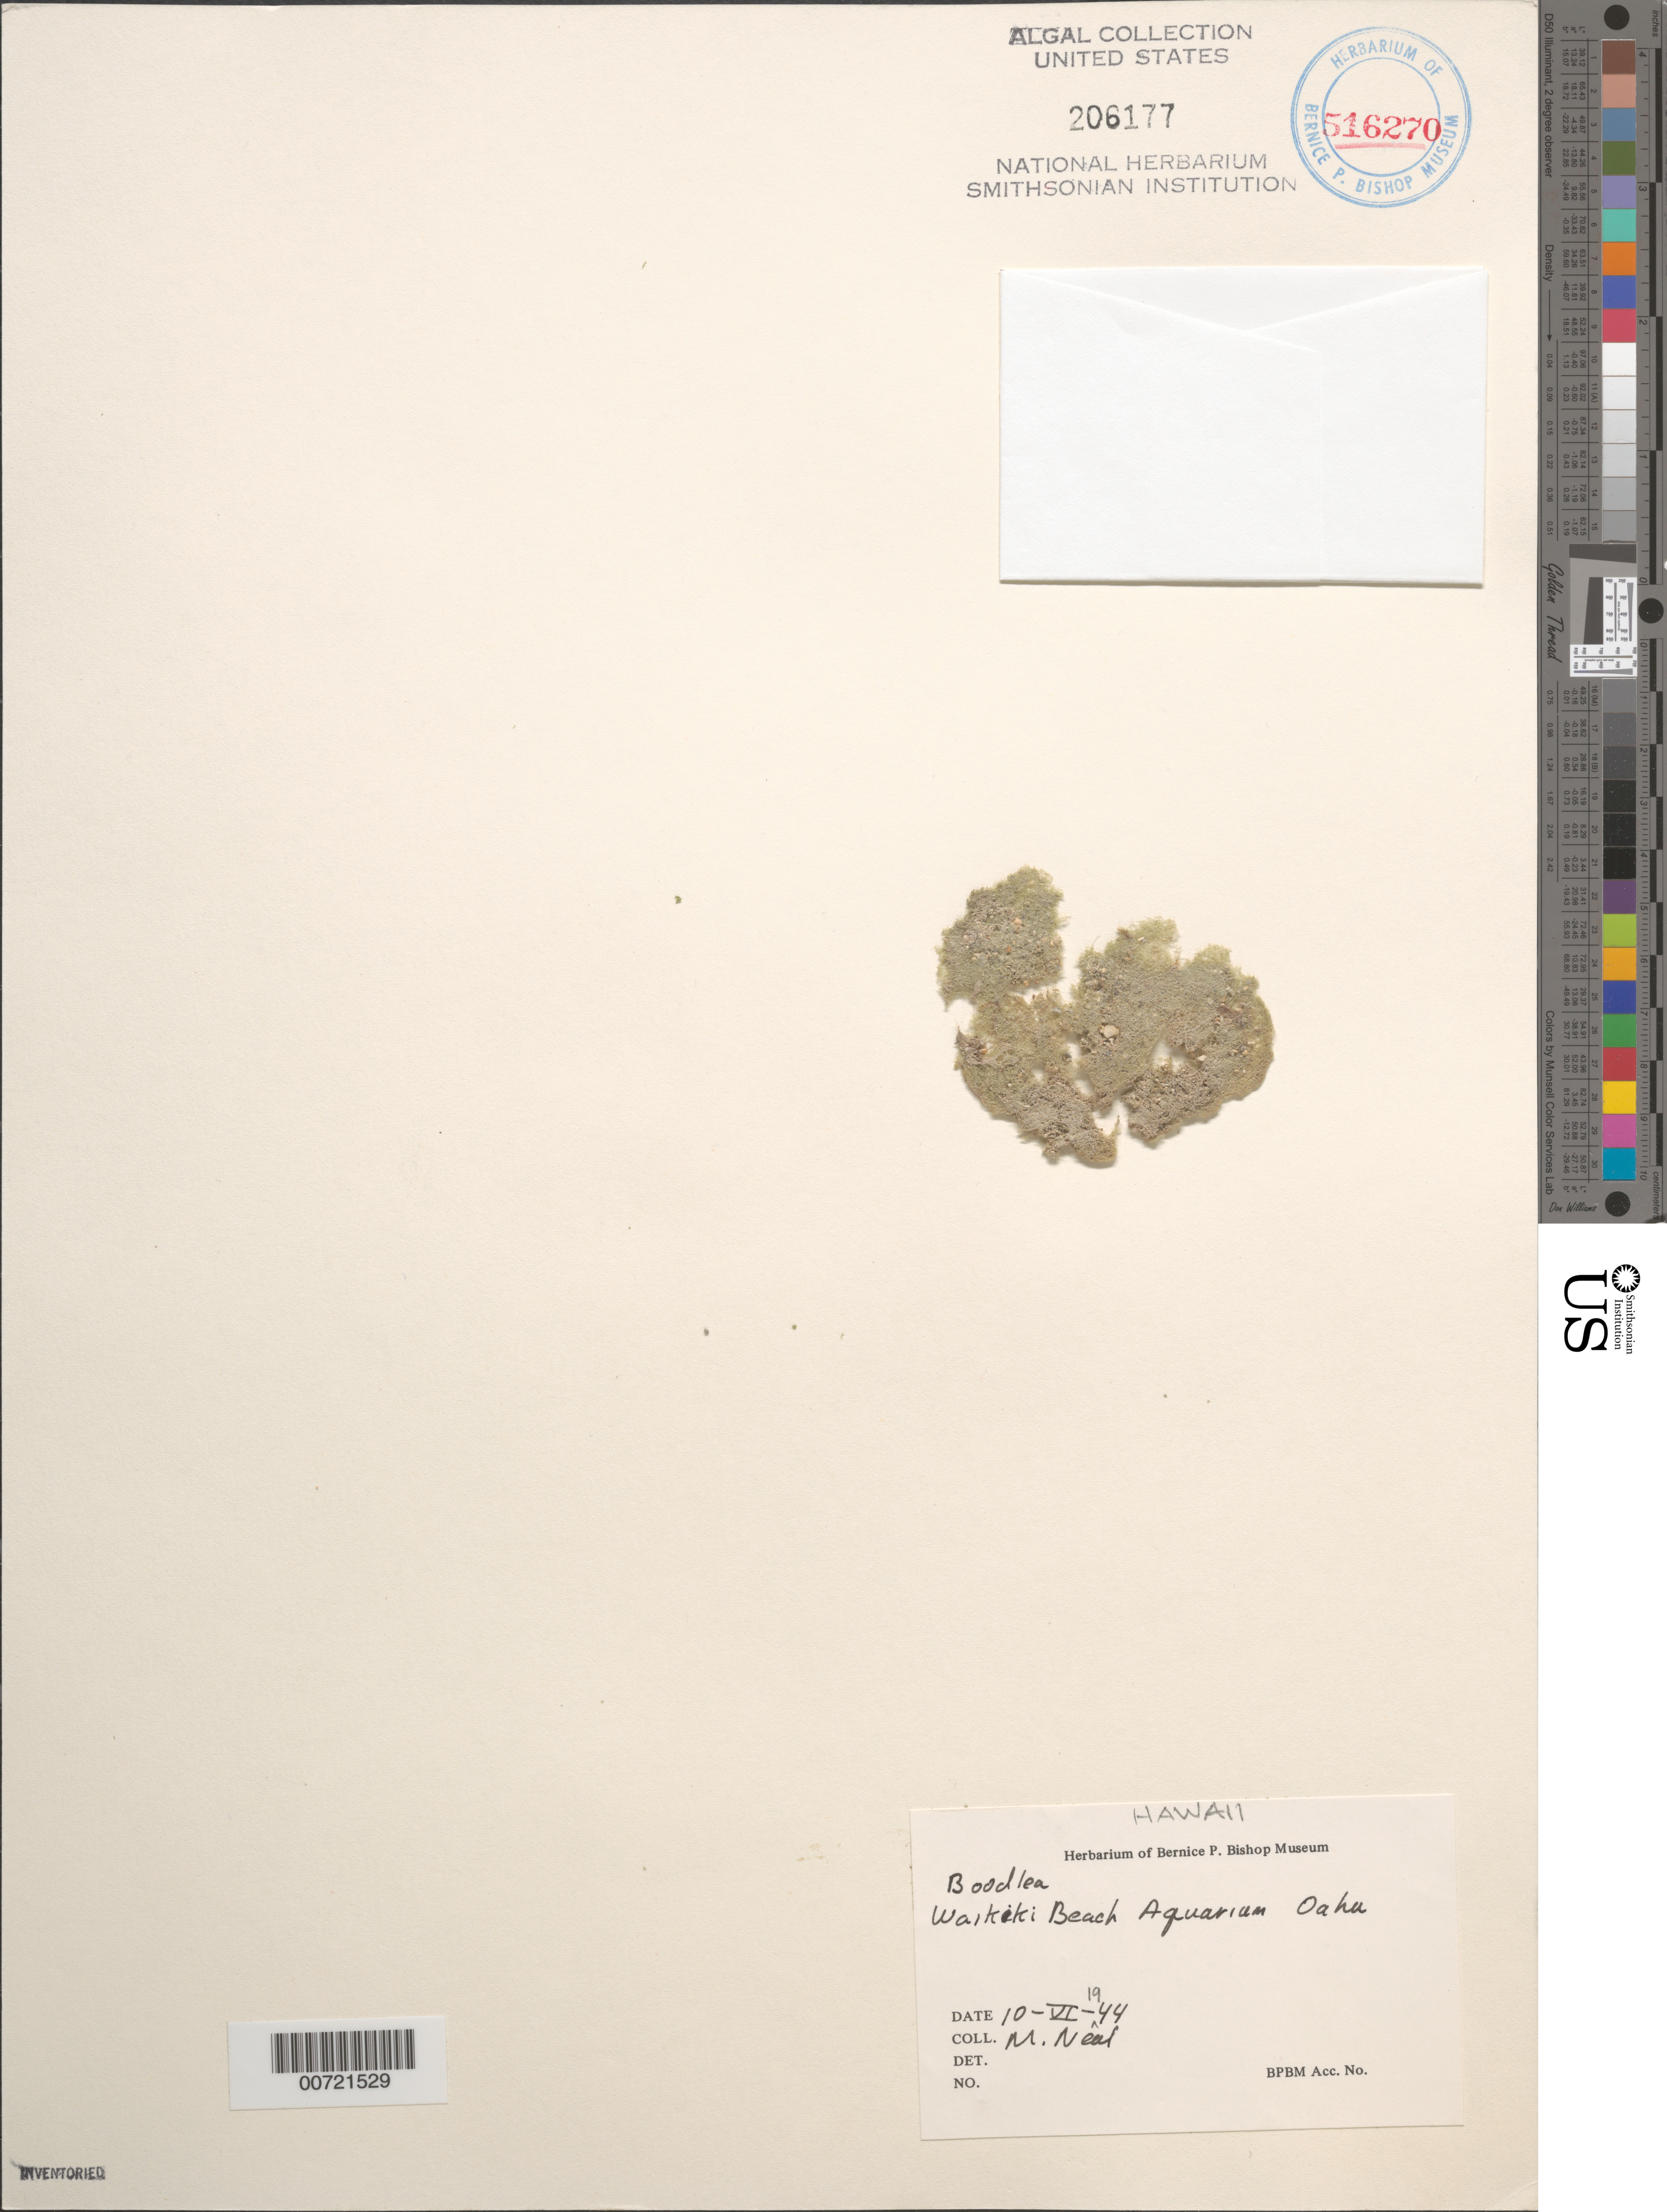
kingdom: Plantae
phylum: Chlorophyta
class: Ulvophyceae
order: Siphonocladales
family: Boodleaceae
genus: Boodlea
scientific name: Boodlea sp.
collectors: M. Neal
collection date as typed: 10 Jun 1944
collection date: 1944-06-10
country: United States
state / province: Hawaii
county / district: Honolulu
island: Oahu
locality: Waikiki Beach Aquarium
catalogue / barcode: US 206177